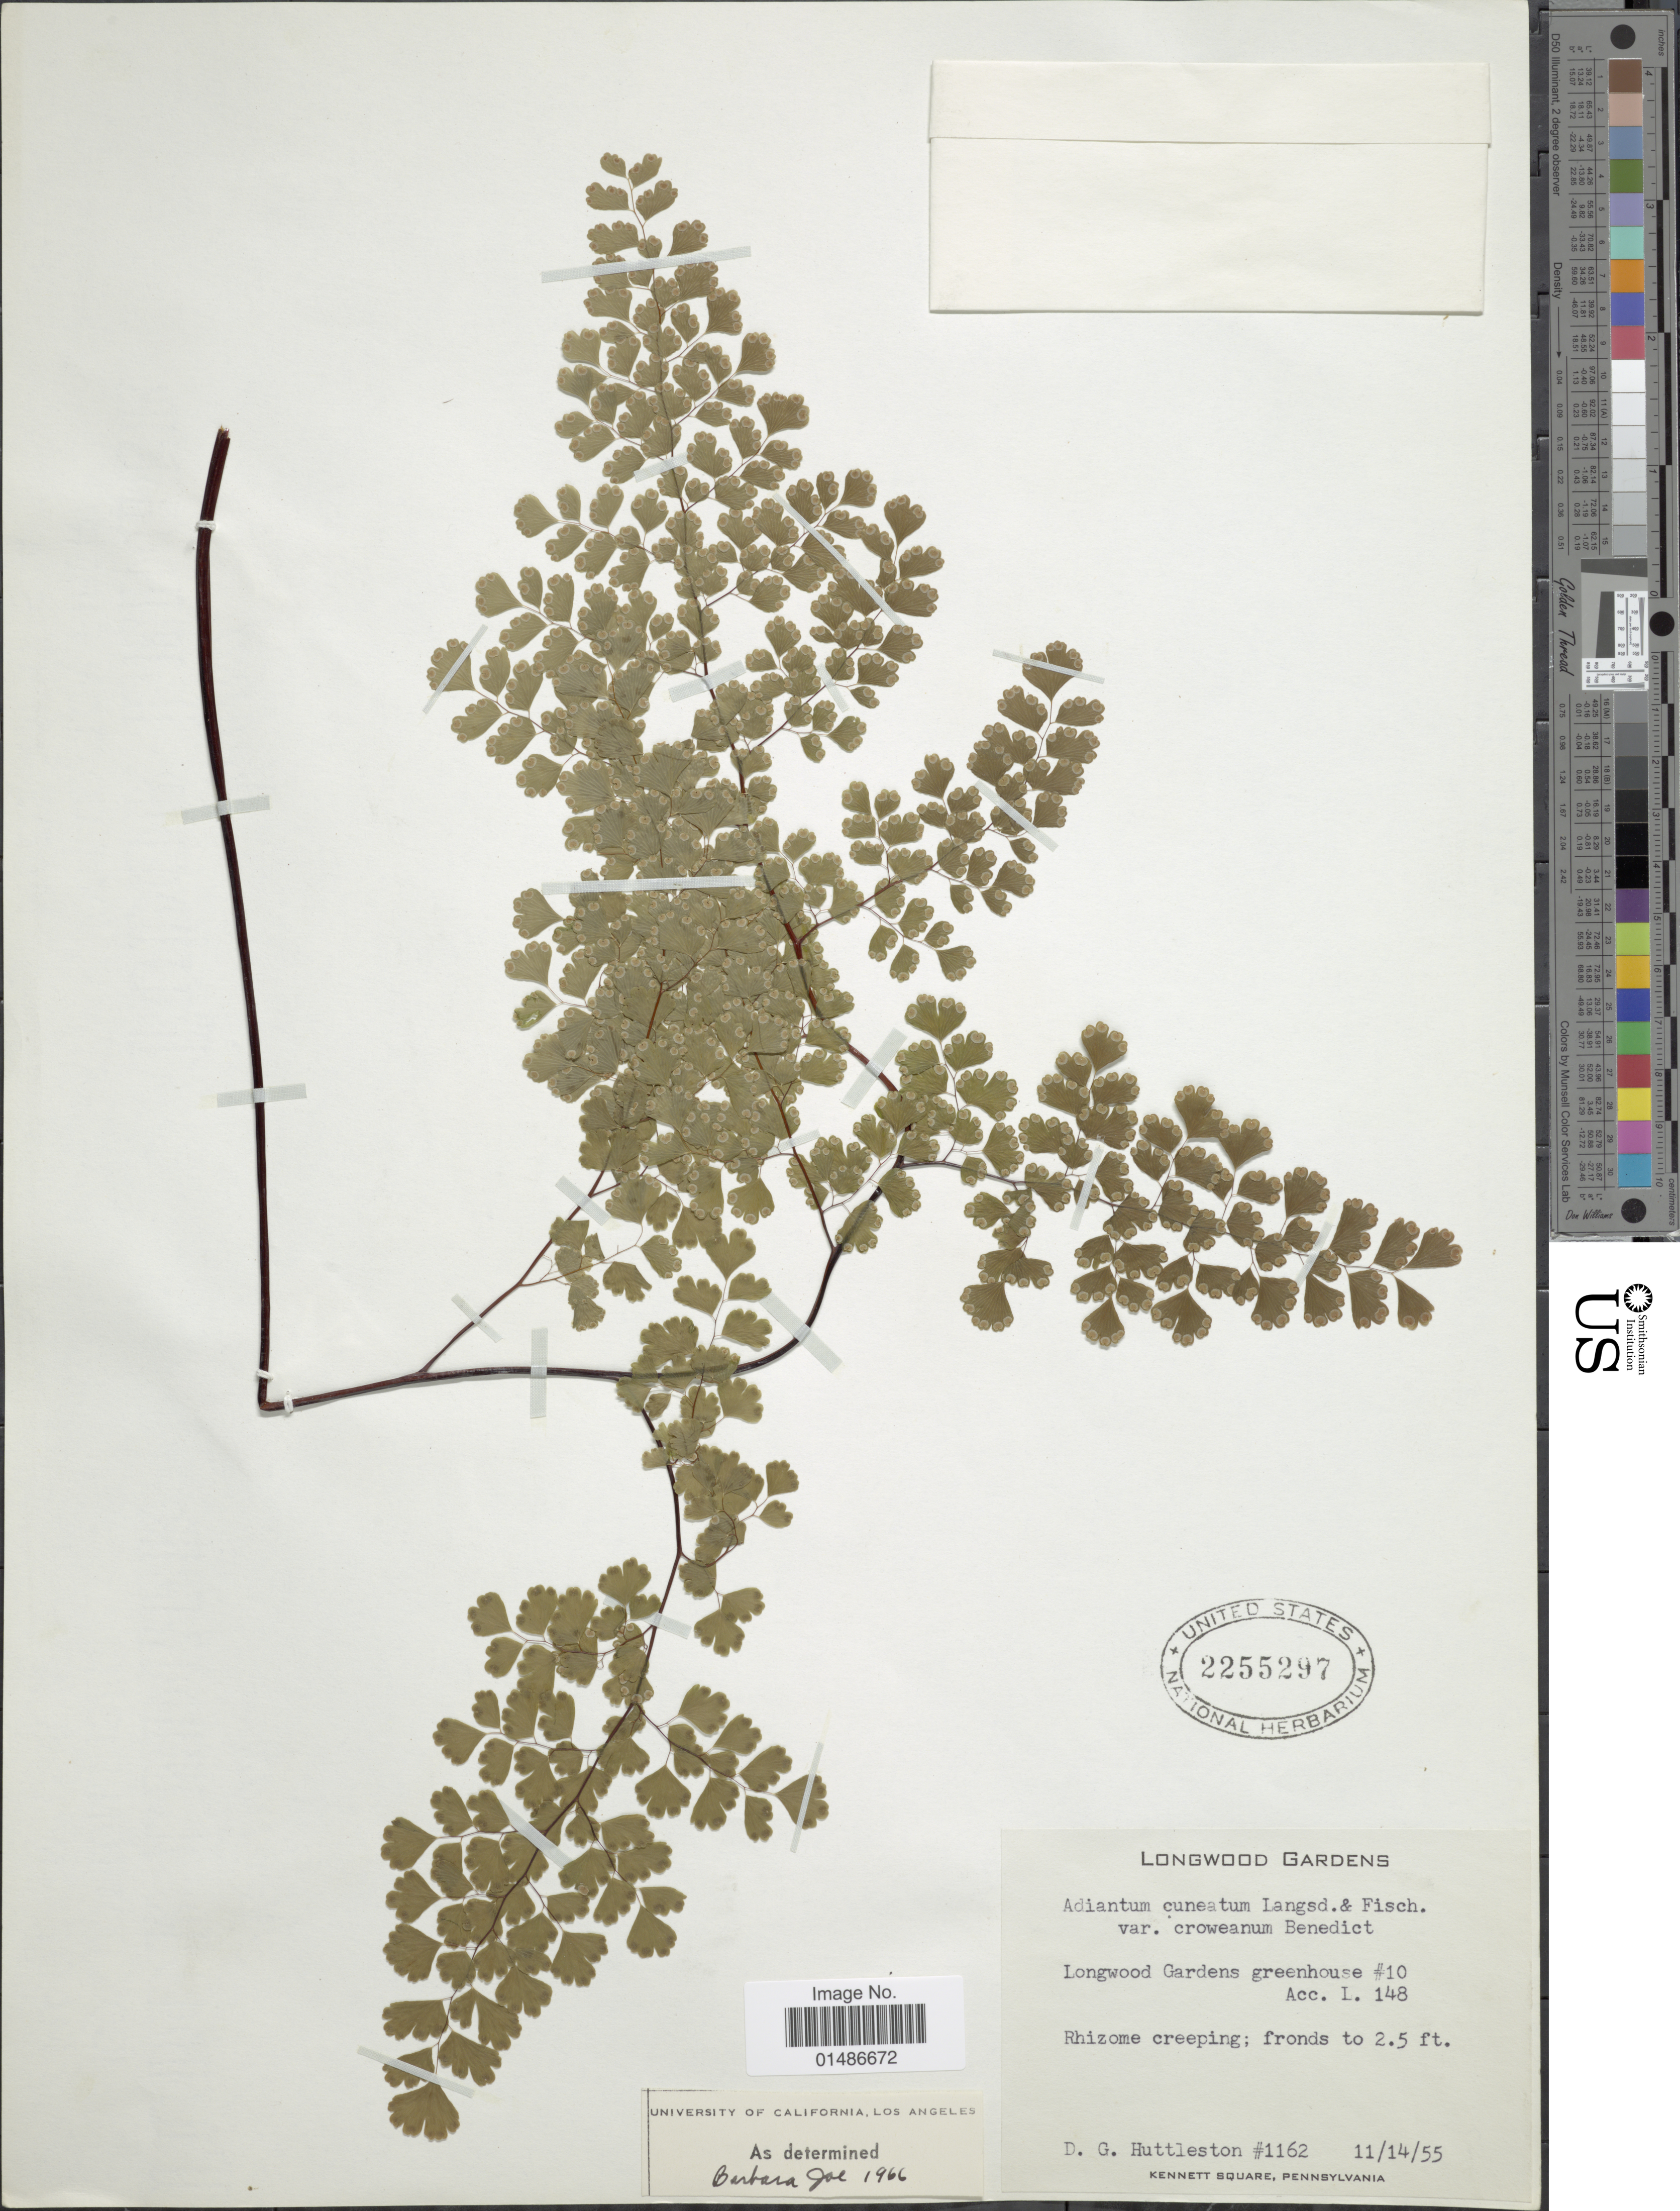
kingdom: Plantae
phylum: Tracheophyta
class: Polypodiopsida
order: Polypodiales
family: Pteridaceae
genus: Adiantum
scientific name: Adiantum raddianum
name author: C. Presl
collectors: D. G. Huttleston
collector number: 1162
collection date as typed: Transcribed d/m/y: 14/11/55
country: United States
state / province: Pennsylvania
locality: Longwood Gardens greenhouse #10, Acc. L. 148.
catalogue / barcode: US 2255297